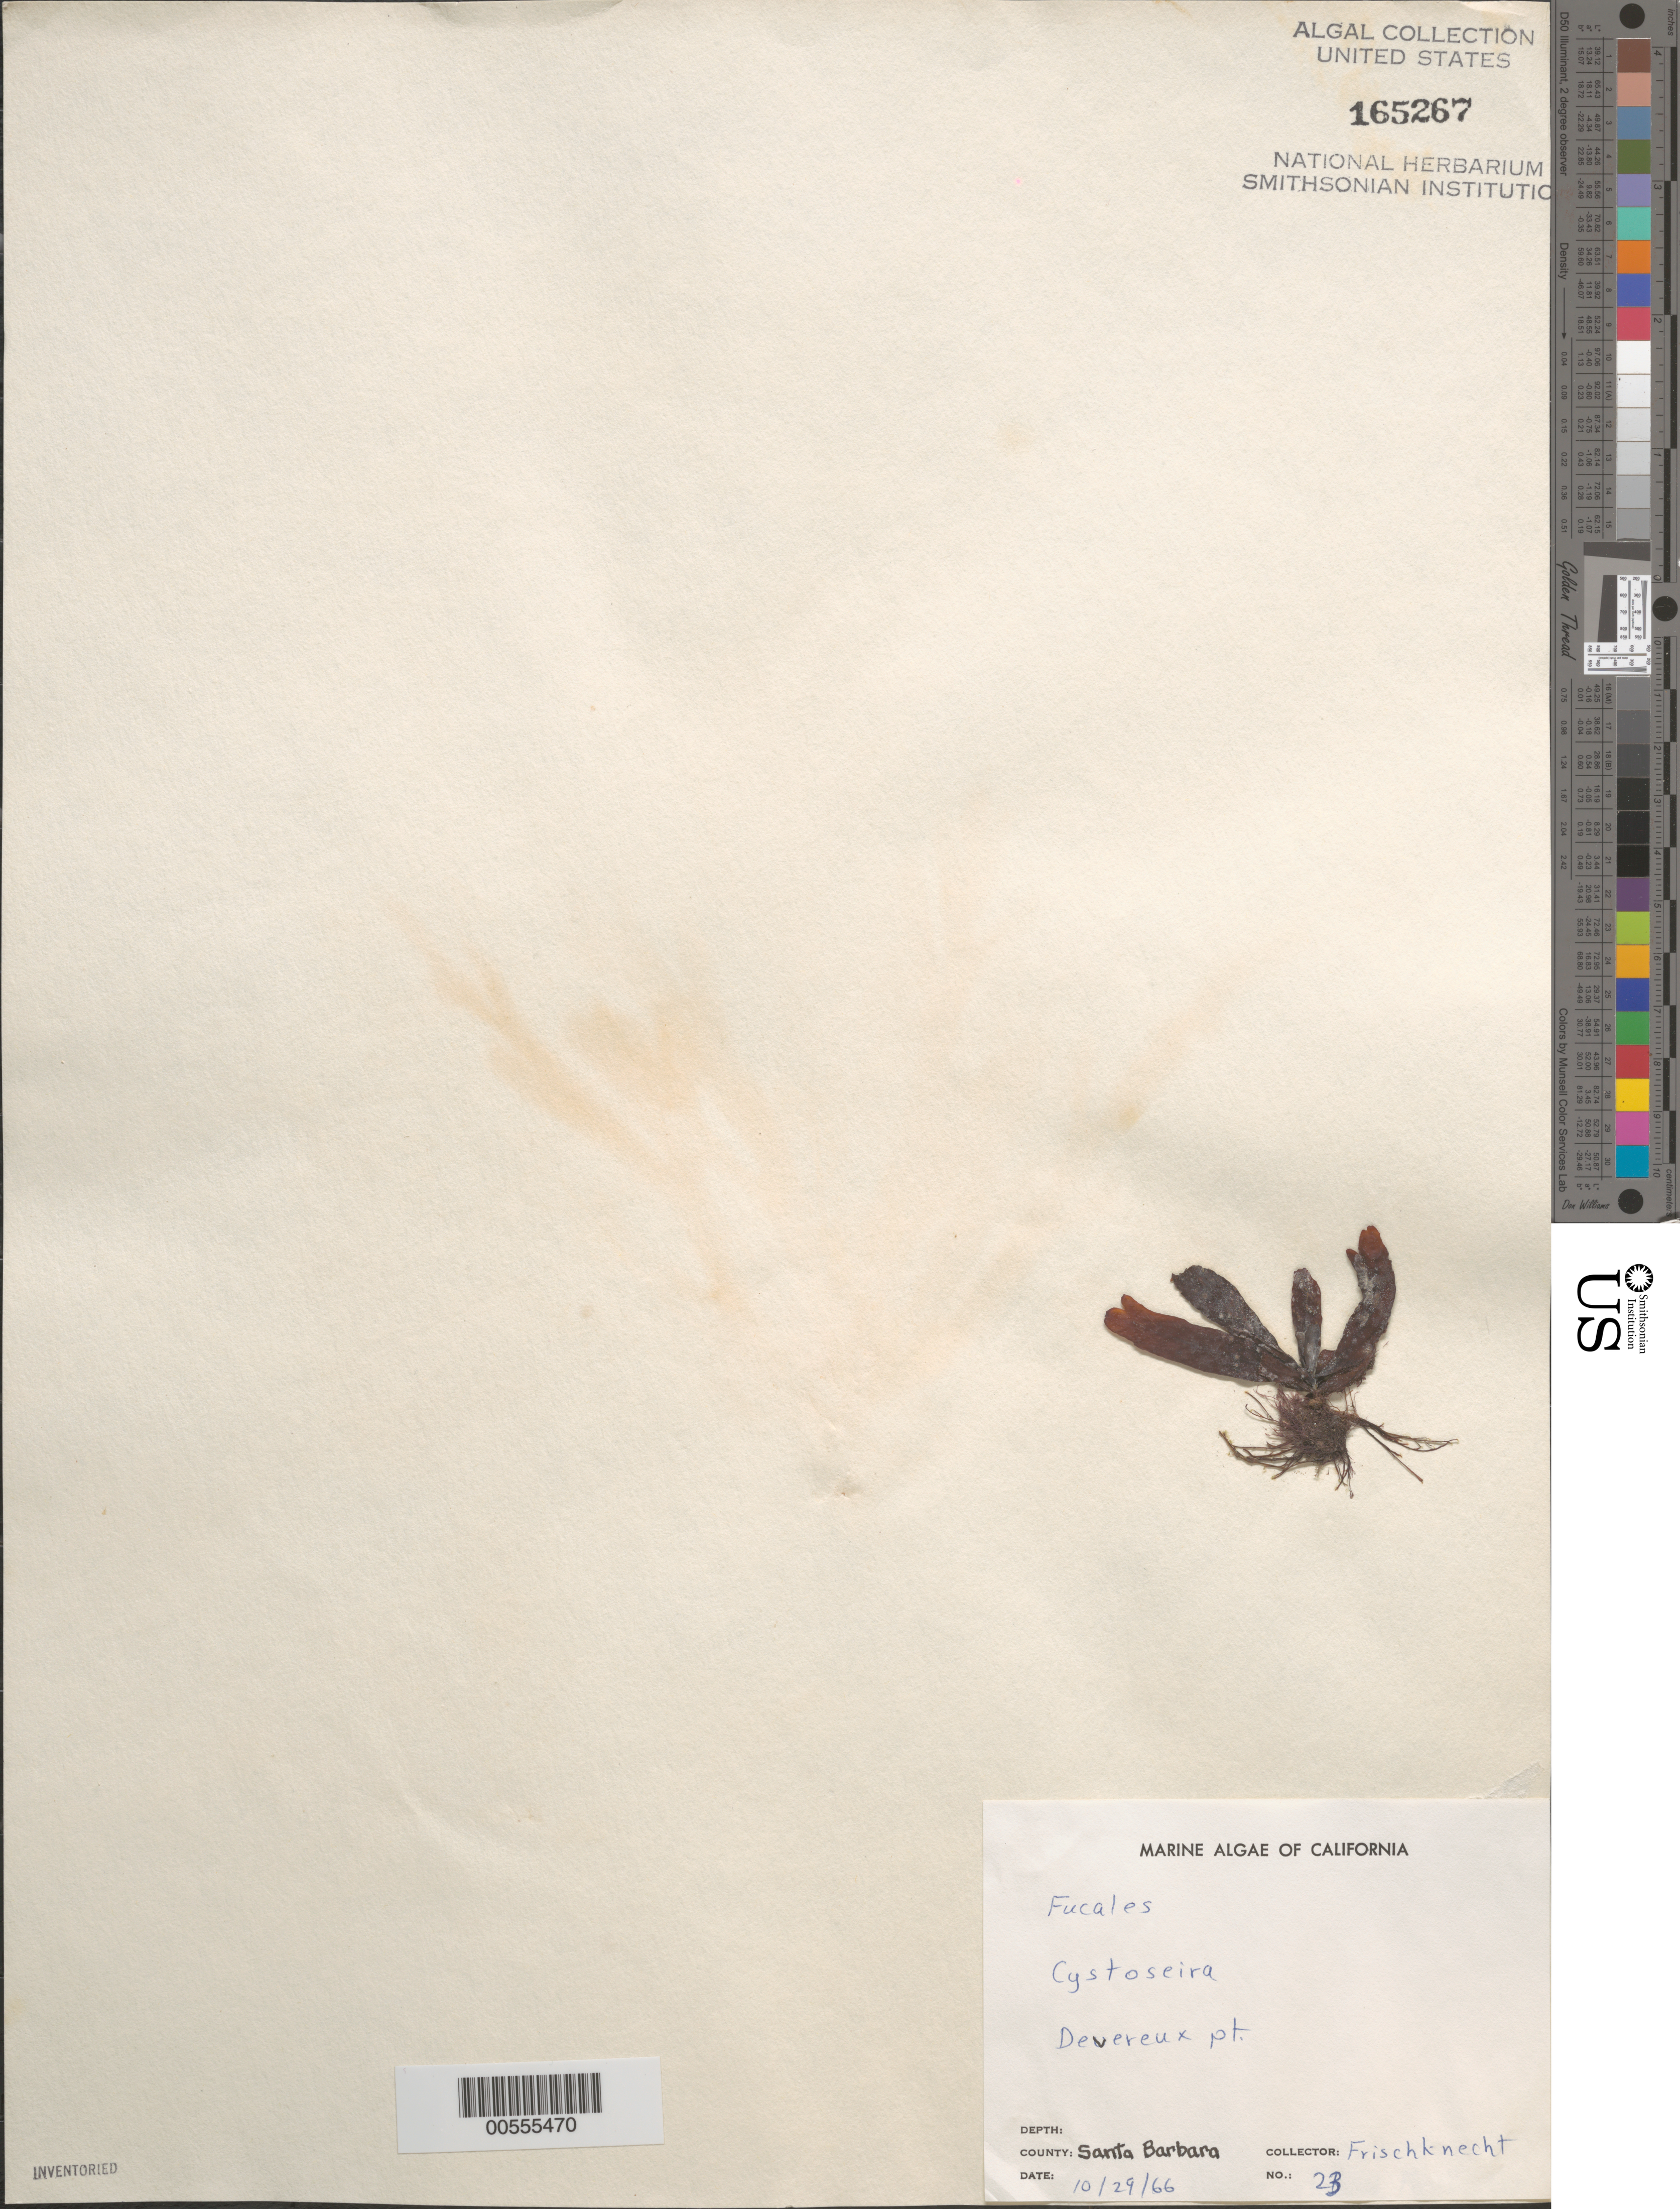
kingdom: Chromista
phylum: Ochrophyta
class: Phaeophyceae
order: Fucales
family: Sargassaceae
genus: Cystoseira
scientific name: Cystoseira sp.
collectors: -. Frischknecht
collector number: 23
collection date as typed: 29 Oct 1966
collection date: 1966-10-29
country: United States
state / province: California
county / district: Santa Barbara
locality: Devereux Point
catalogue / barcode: US 165267